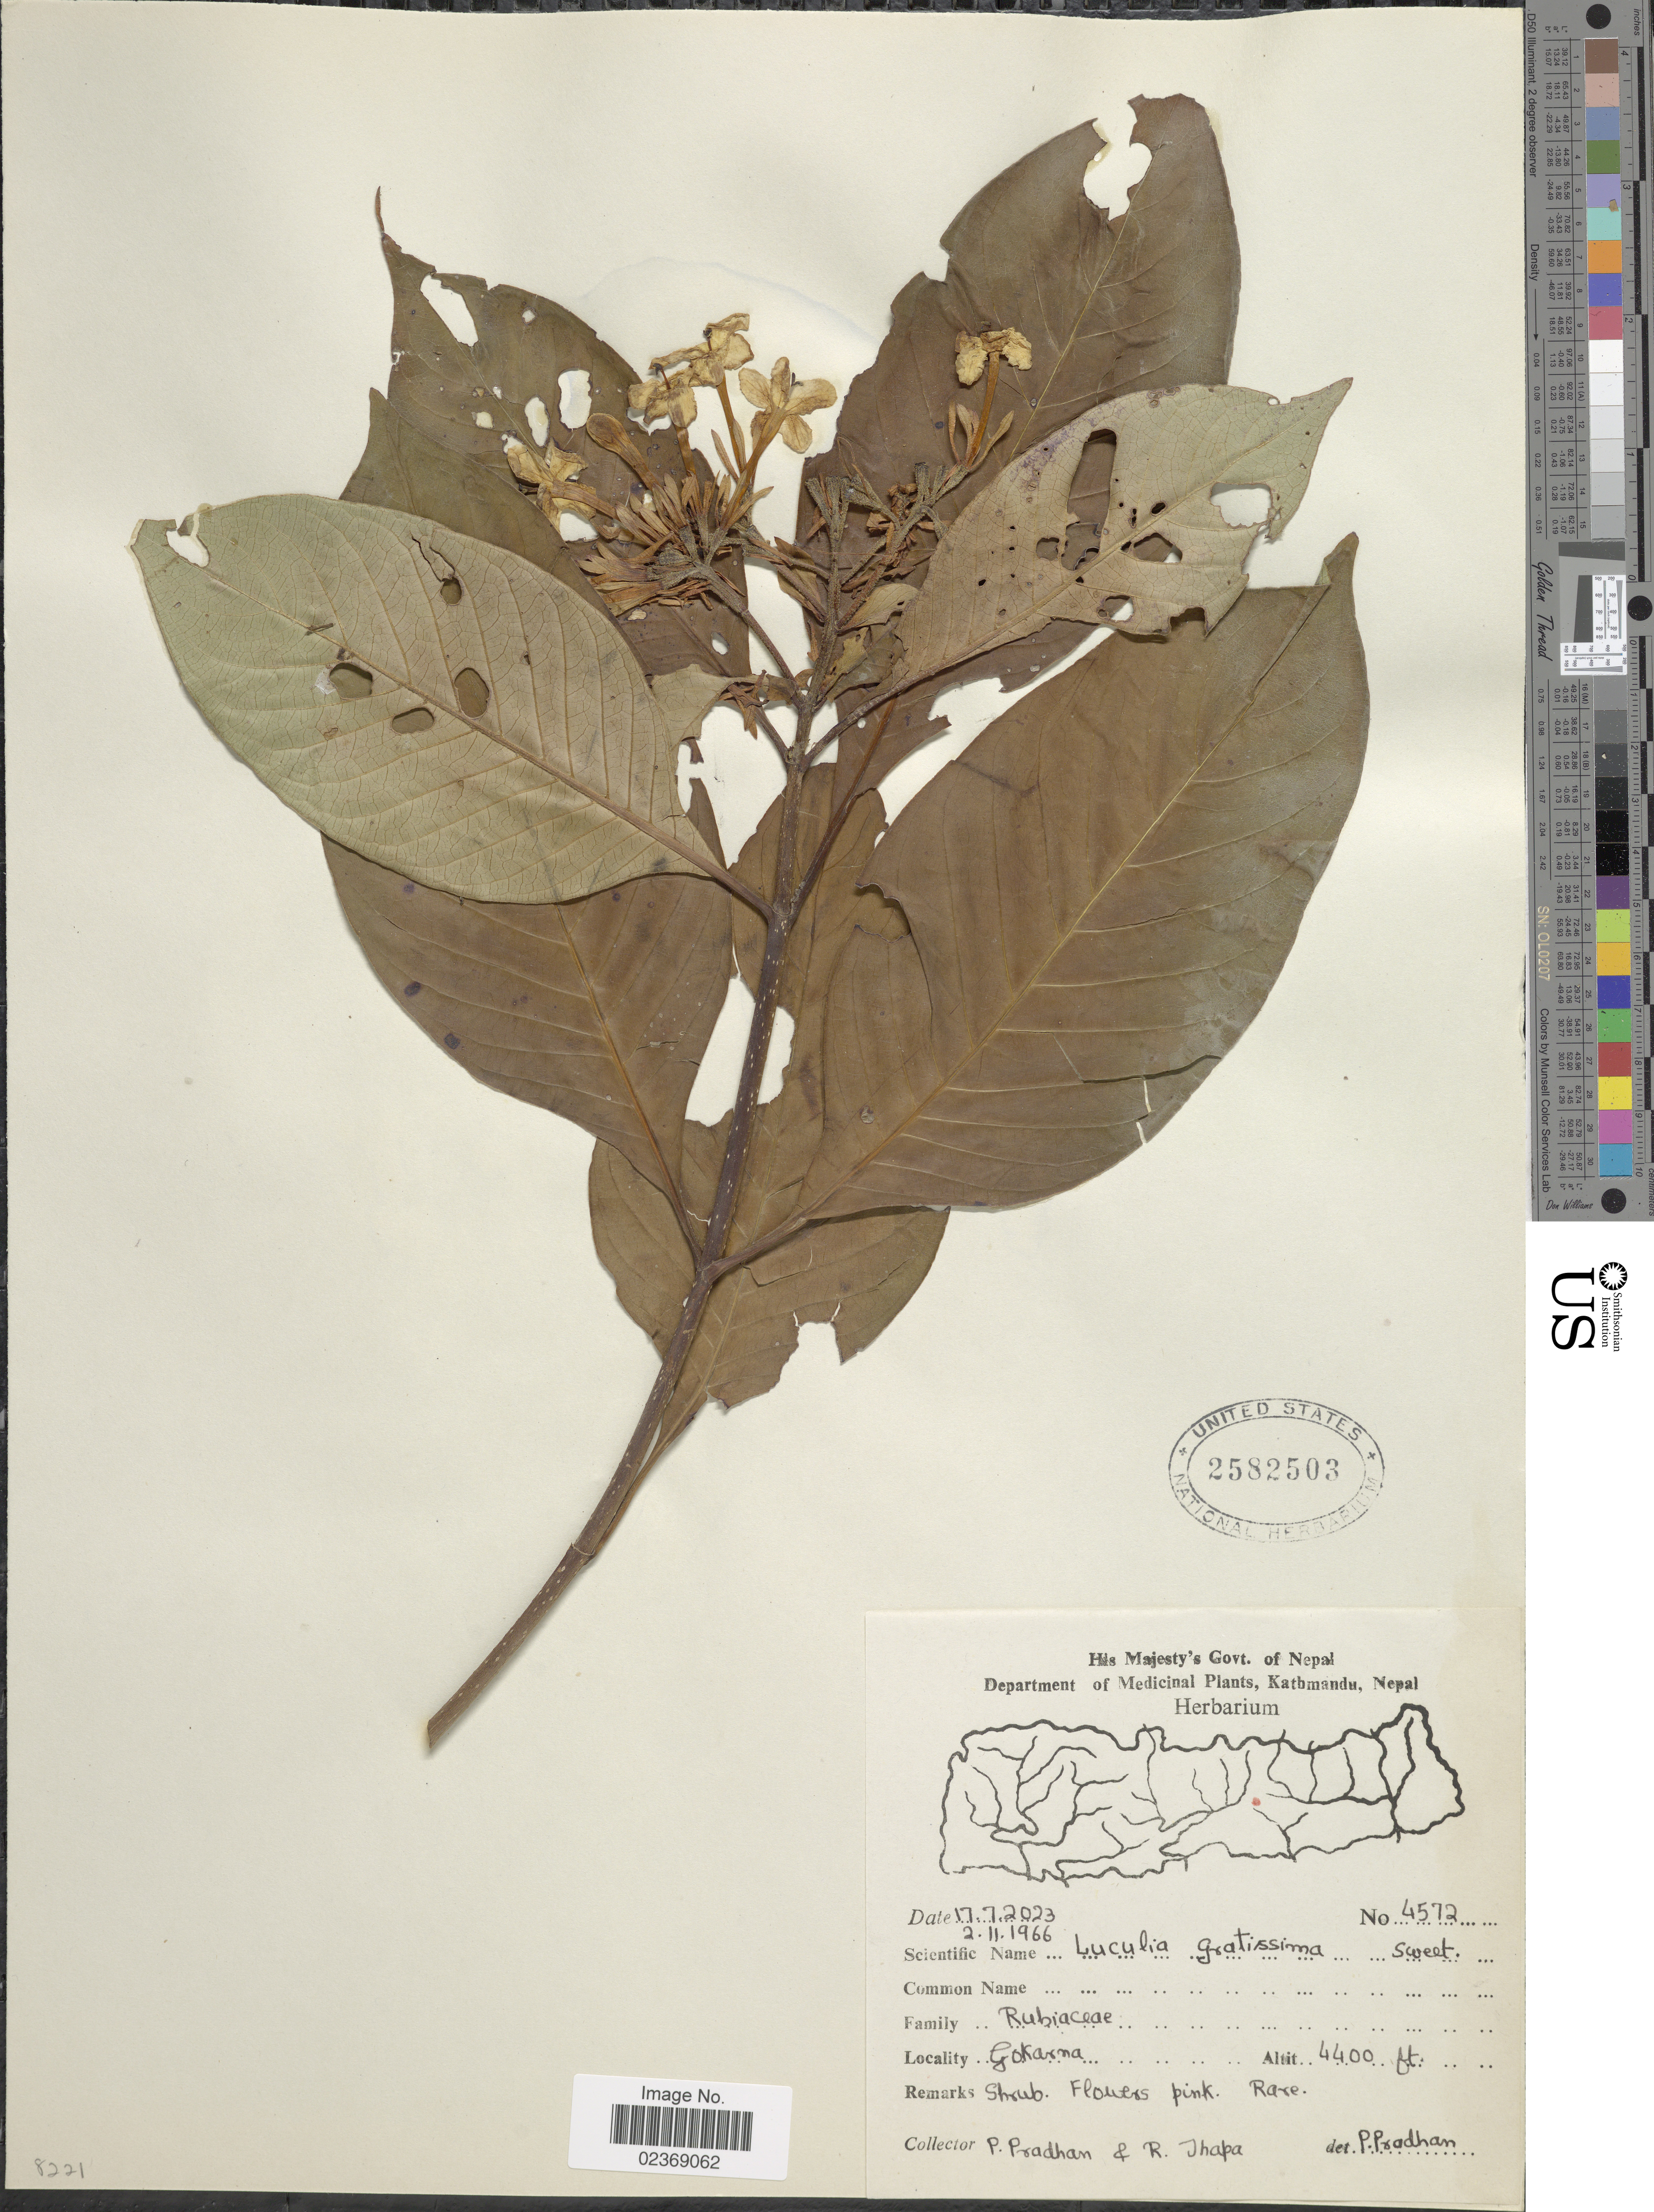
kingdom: Plantae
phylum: Tracheophyta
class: Magnoliopsida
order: Gentianales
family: Rubiaceae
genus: Luculia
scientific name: Luculia gratissima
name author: (Wall.) Sweet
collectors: P. Pradhan & R. Thapa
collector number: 4572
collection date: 1966-11-02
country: Nepal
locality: Gokarna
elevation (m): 1341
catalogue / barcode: US 2582503